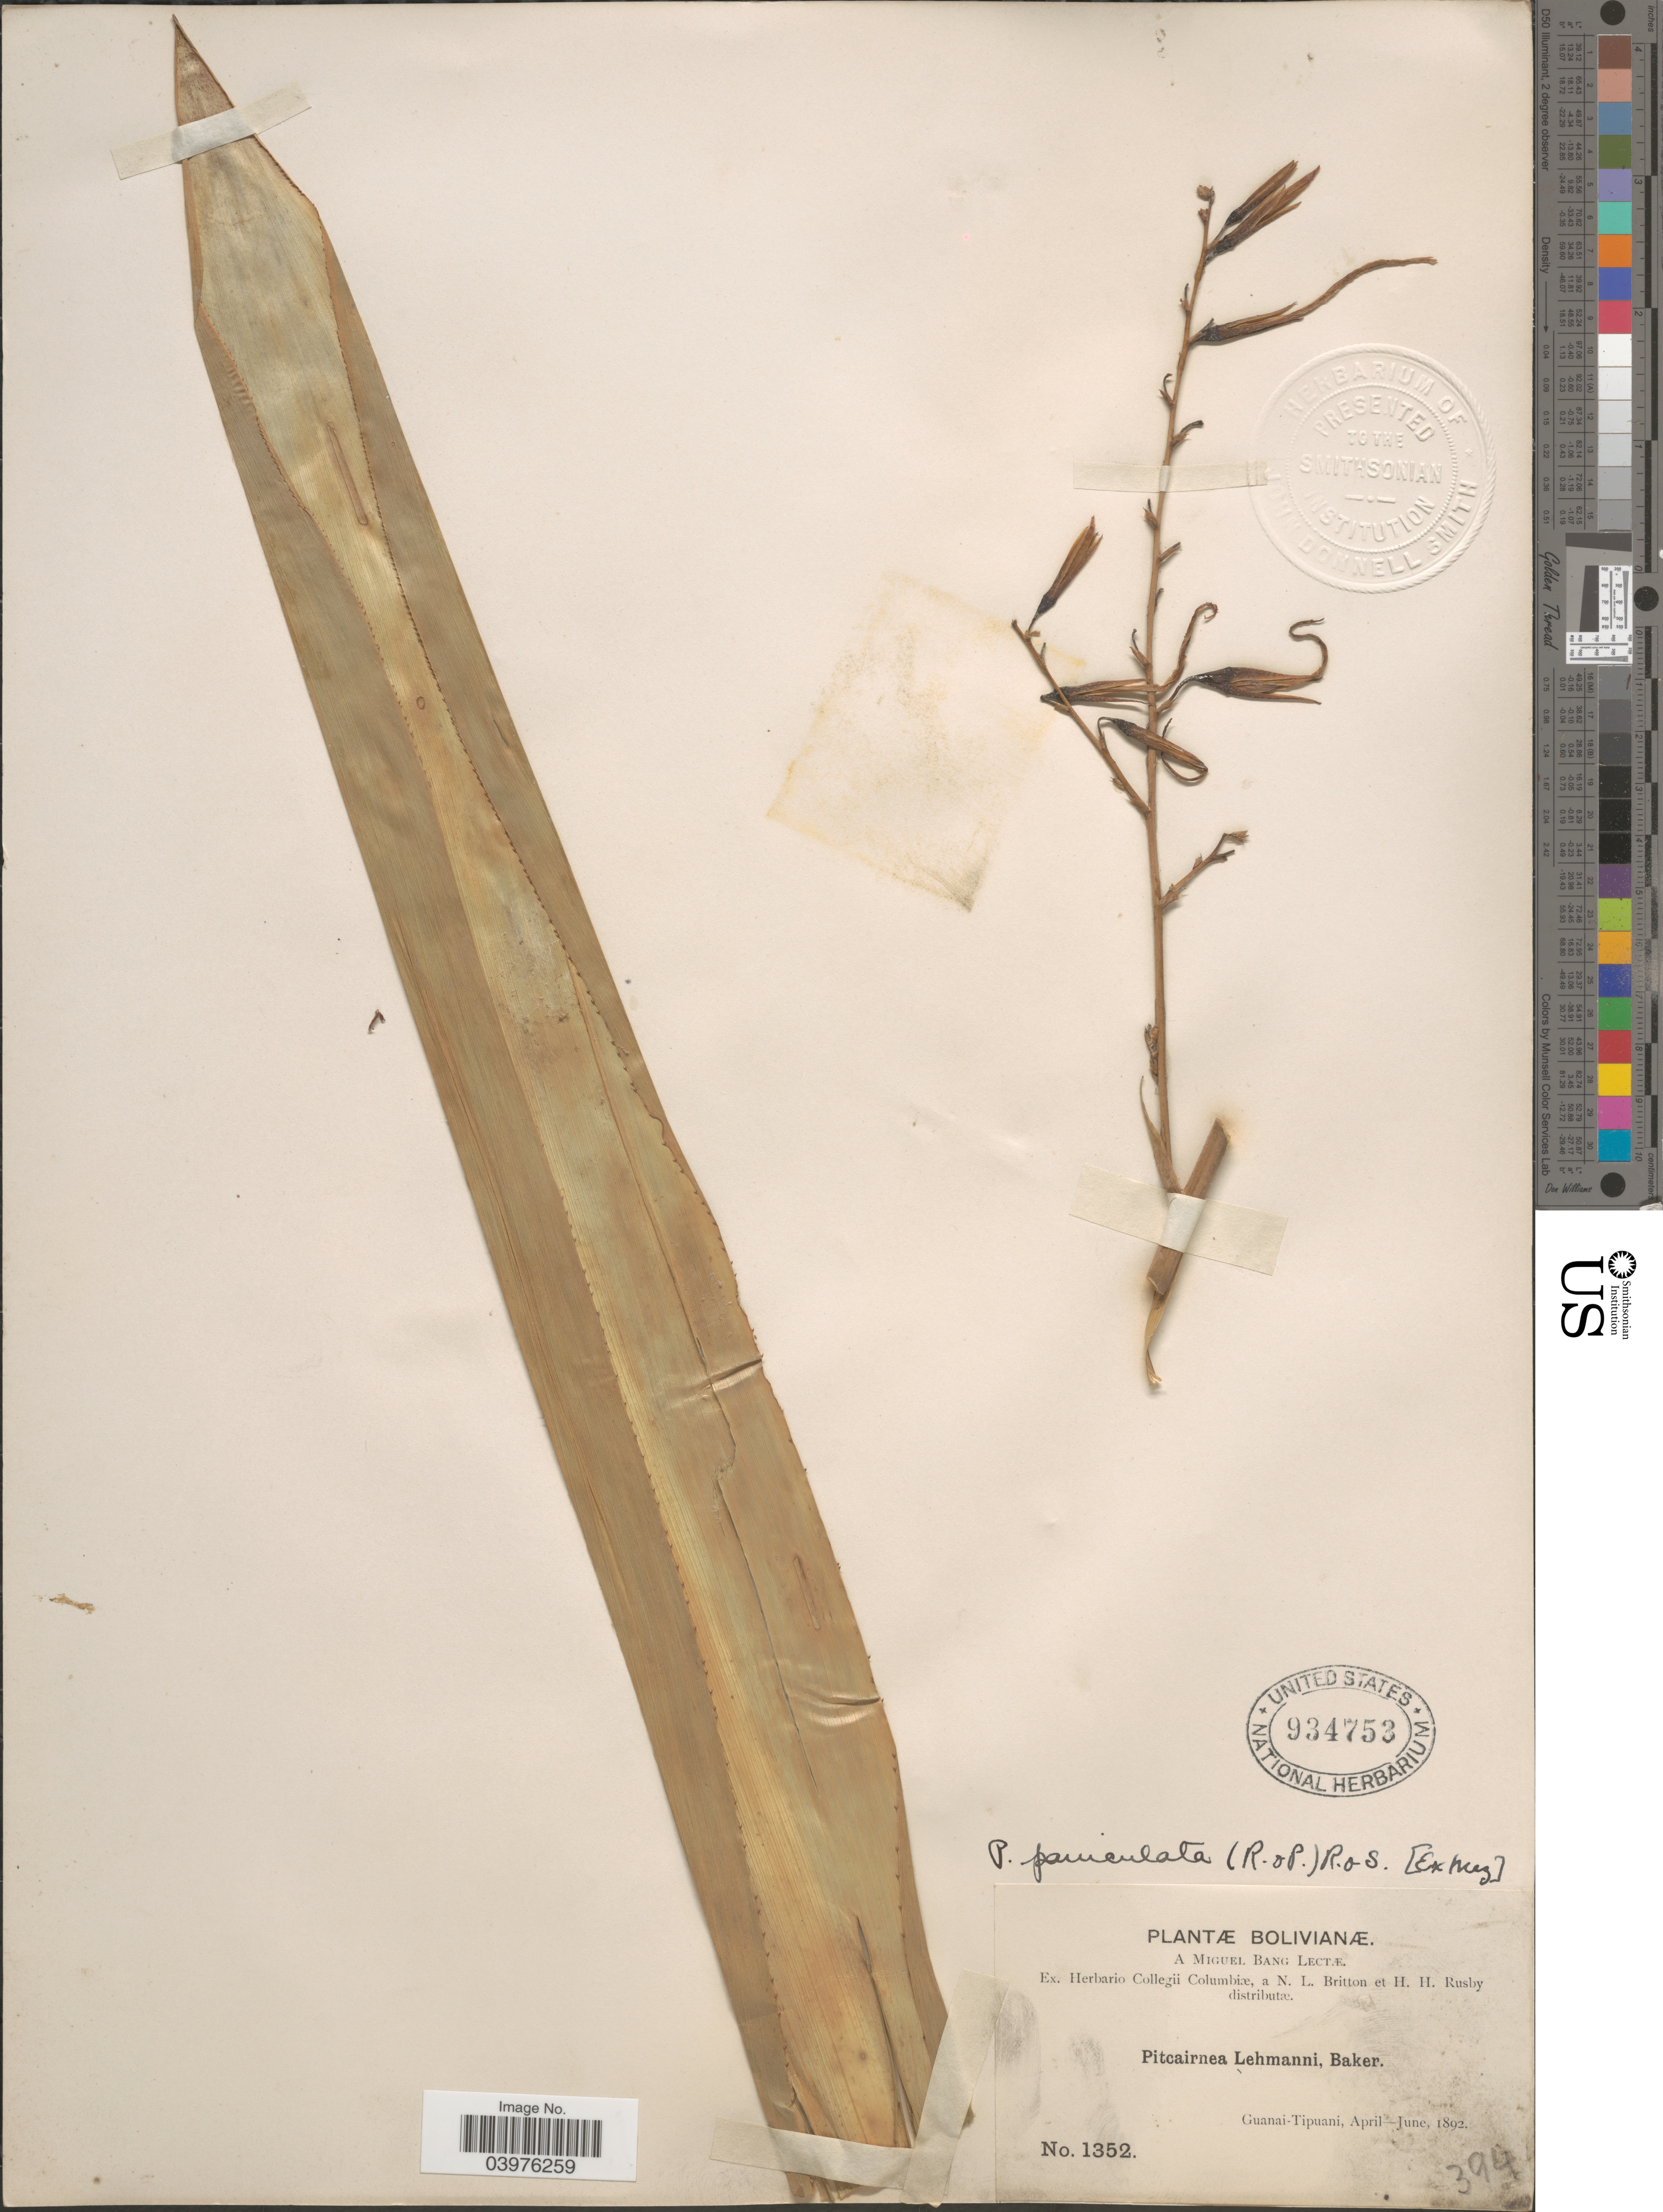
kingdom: Plantae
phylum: Tracheophyta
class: Liliopsida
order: Poales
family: Bromeliaceae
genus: Pitcairnia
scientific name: Pitcairnia paniculata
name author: (Ruiz & Pav.) Ruiz & Pav.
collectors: M. Bang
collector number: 1352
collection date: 1892-04/1892-06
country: Bolivia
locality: Guanai-Tipuani.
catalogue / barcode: US 934753